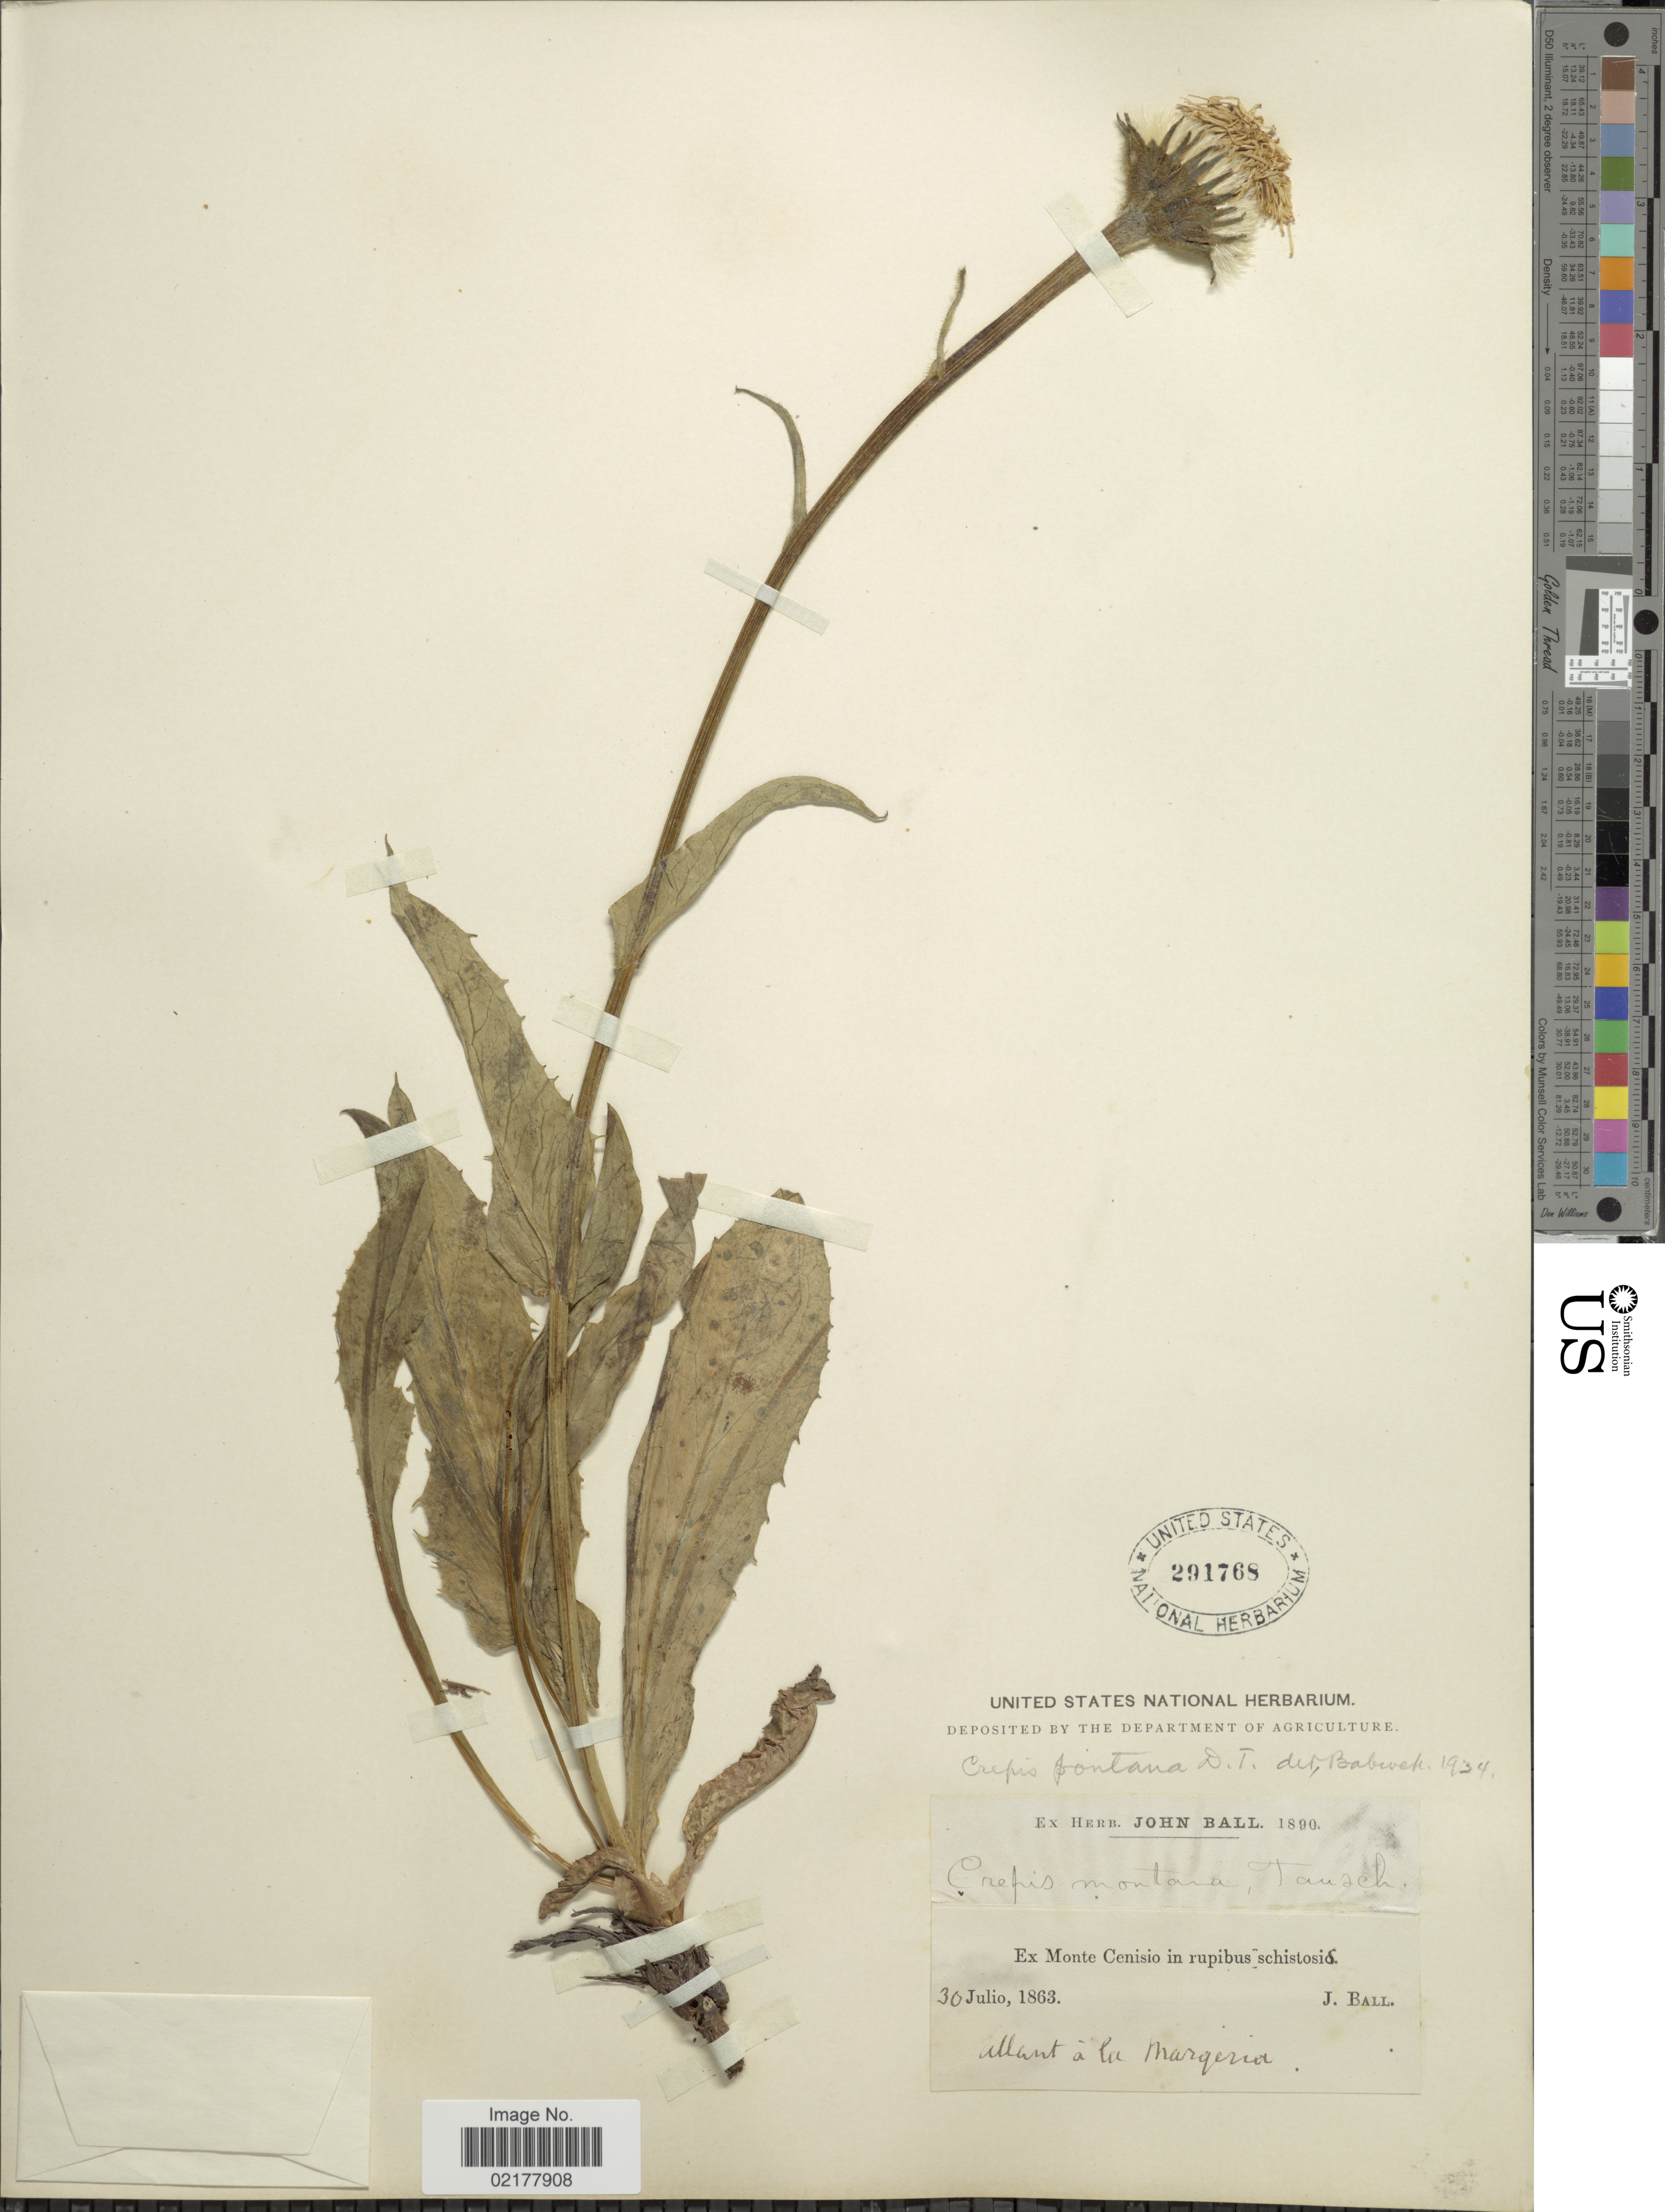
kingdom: Plantae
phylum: Tracheophyta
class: Magnoliopsida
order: Asterales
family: Asteraceae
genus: Crepis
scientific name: Crepis pontana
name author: (L.) Dalla Torre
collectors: J. Ball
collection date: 1863-07-30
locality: Ex Monte Cenisio in rupibus schistosis. allant à la margeria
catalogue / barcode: US 291768